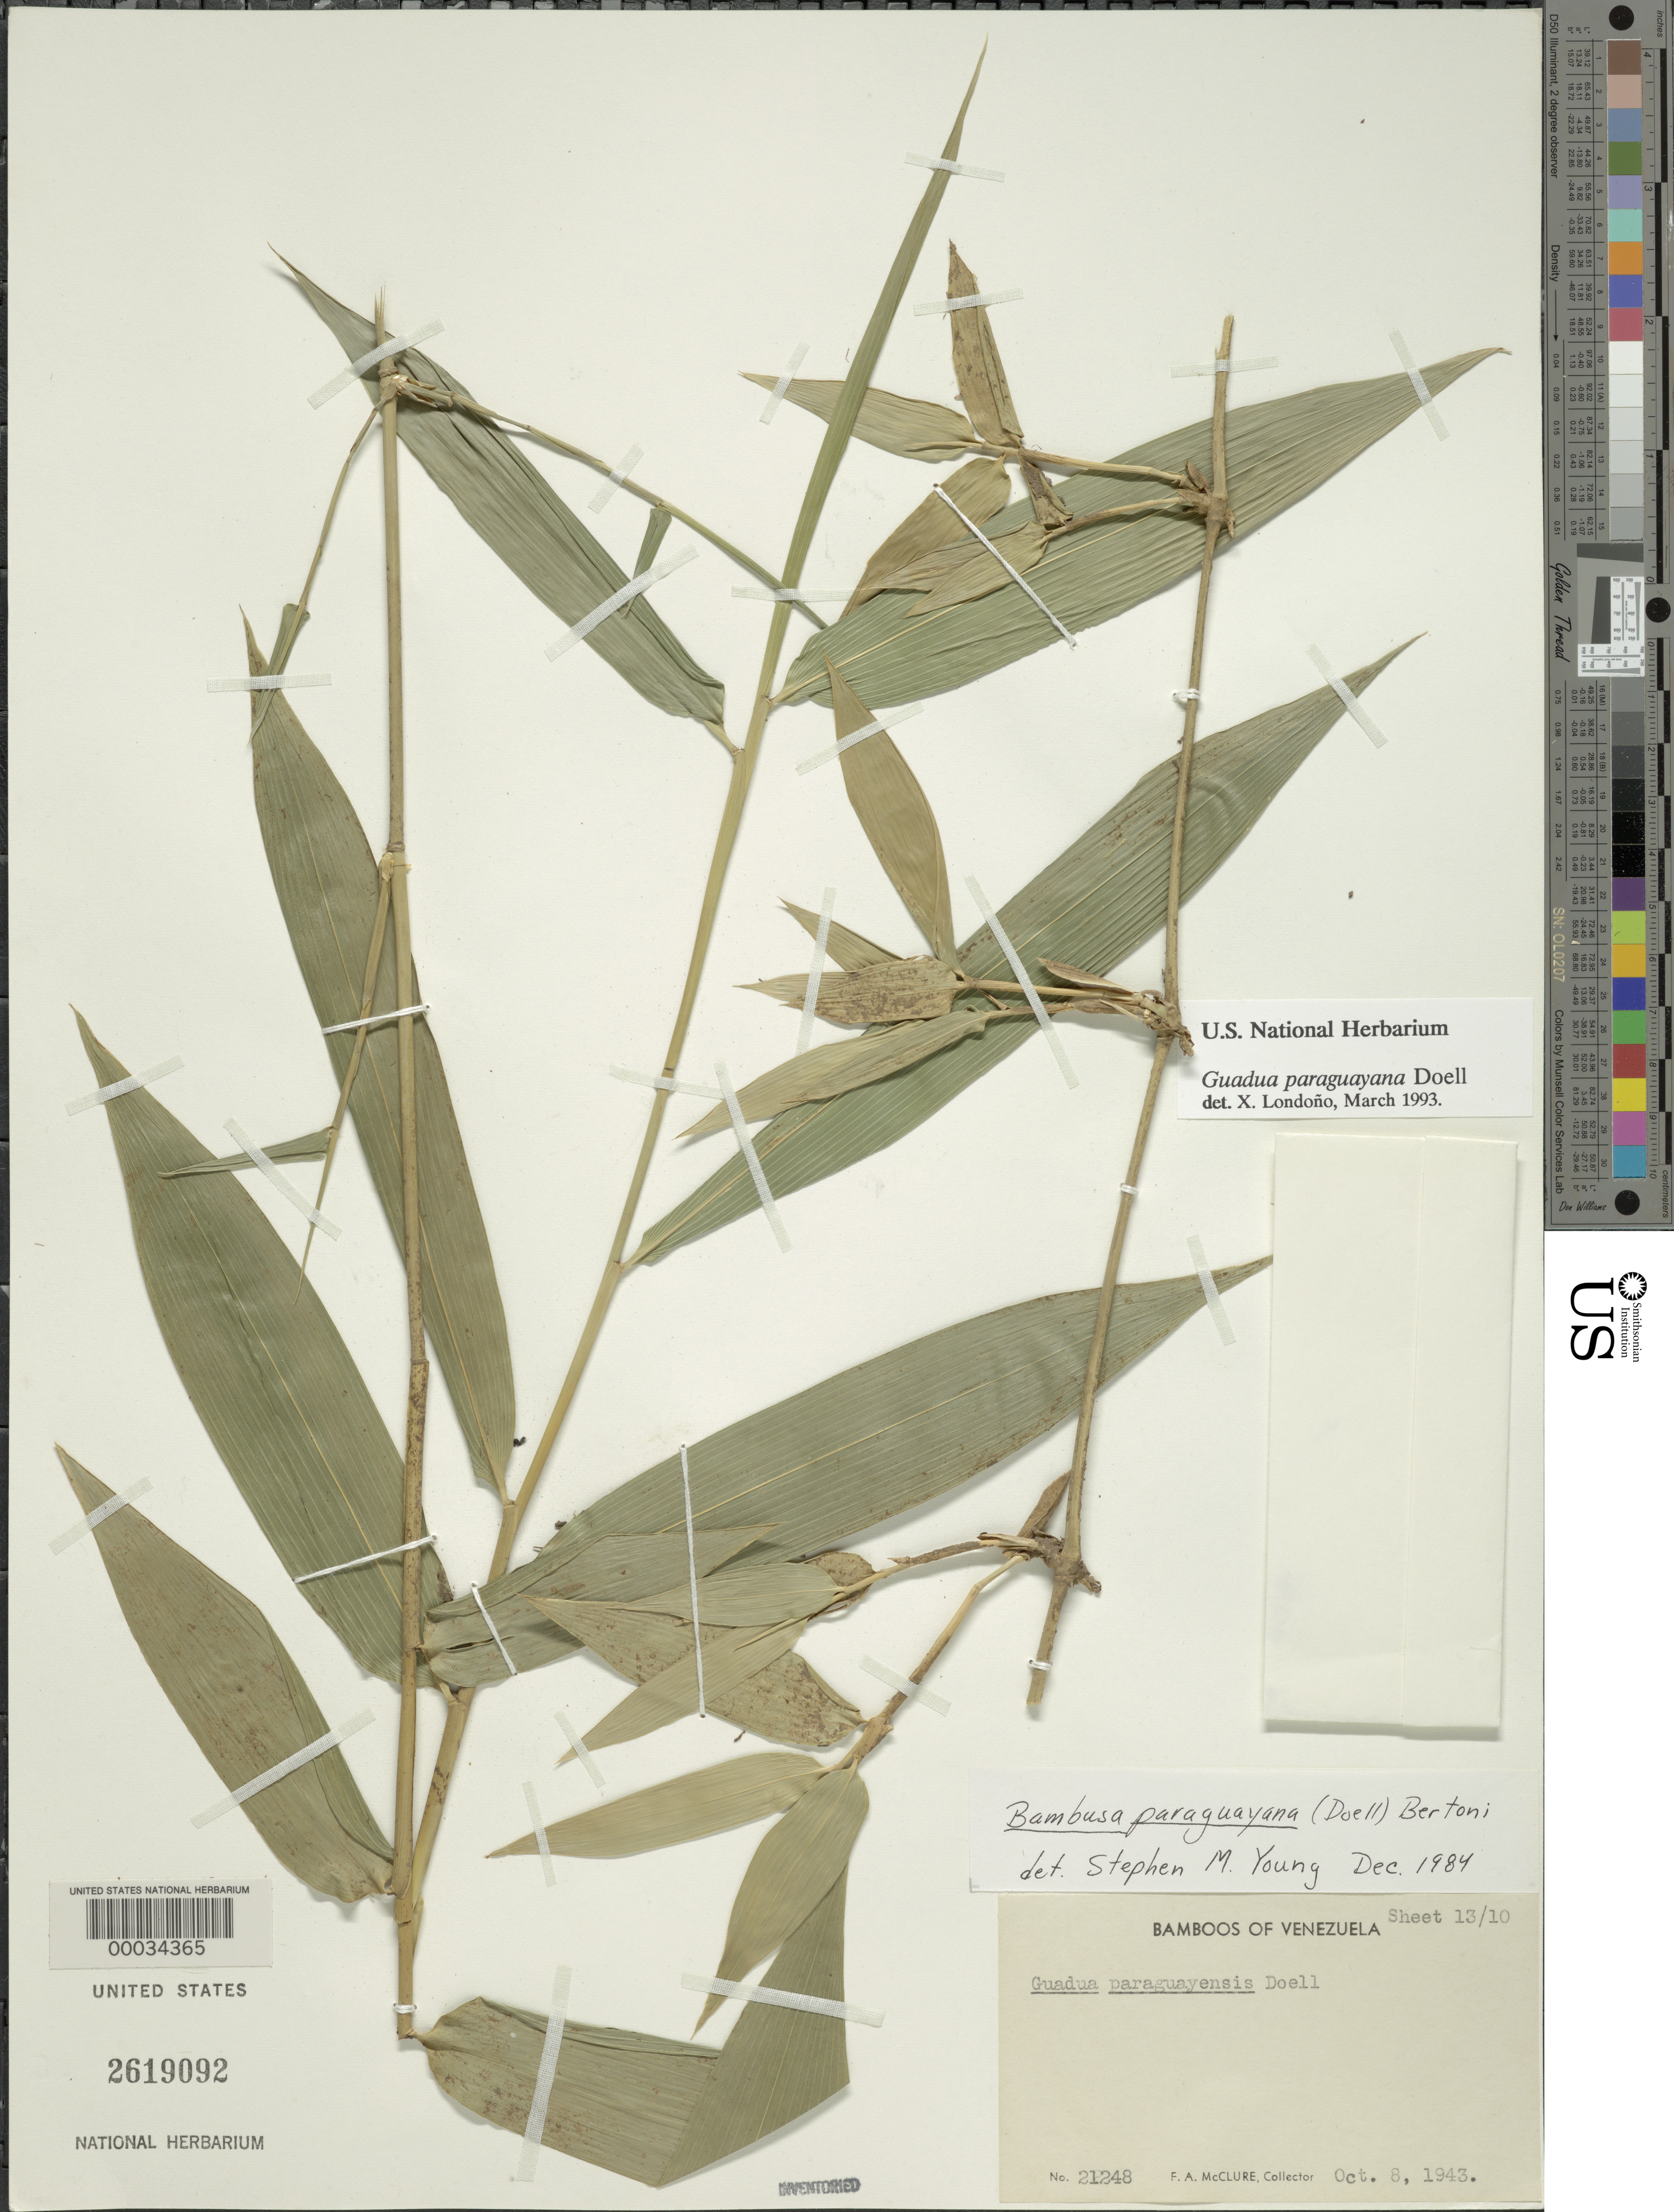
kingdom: Plantae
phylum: Tracheophyta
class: Liliopsida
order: Poales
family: Poaceae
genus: Guadua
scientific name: Guadua paraguayana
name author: Döll in Mart.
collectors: F. A. McClure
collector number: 21248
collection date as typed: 08 Oct 1943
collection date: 1943-10-08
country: Venezuela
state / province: Distrito Federal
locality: Piedra rajada, ciudad bolivar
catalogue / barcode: US 2619092